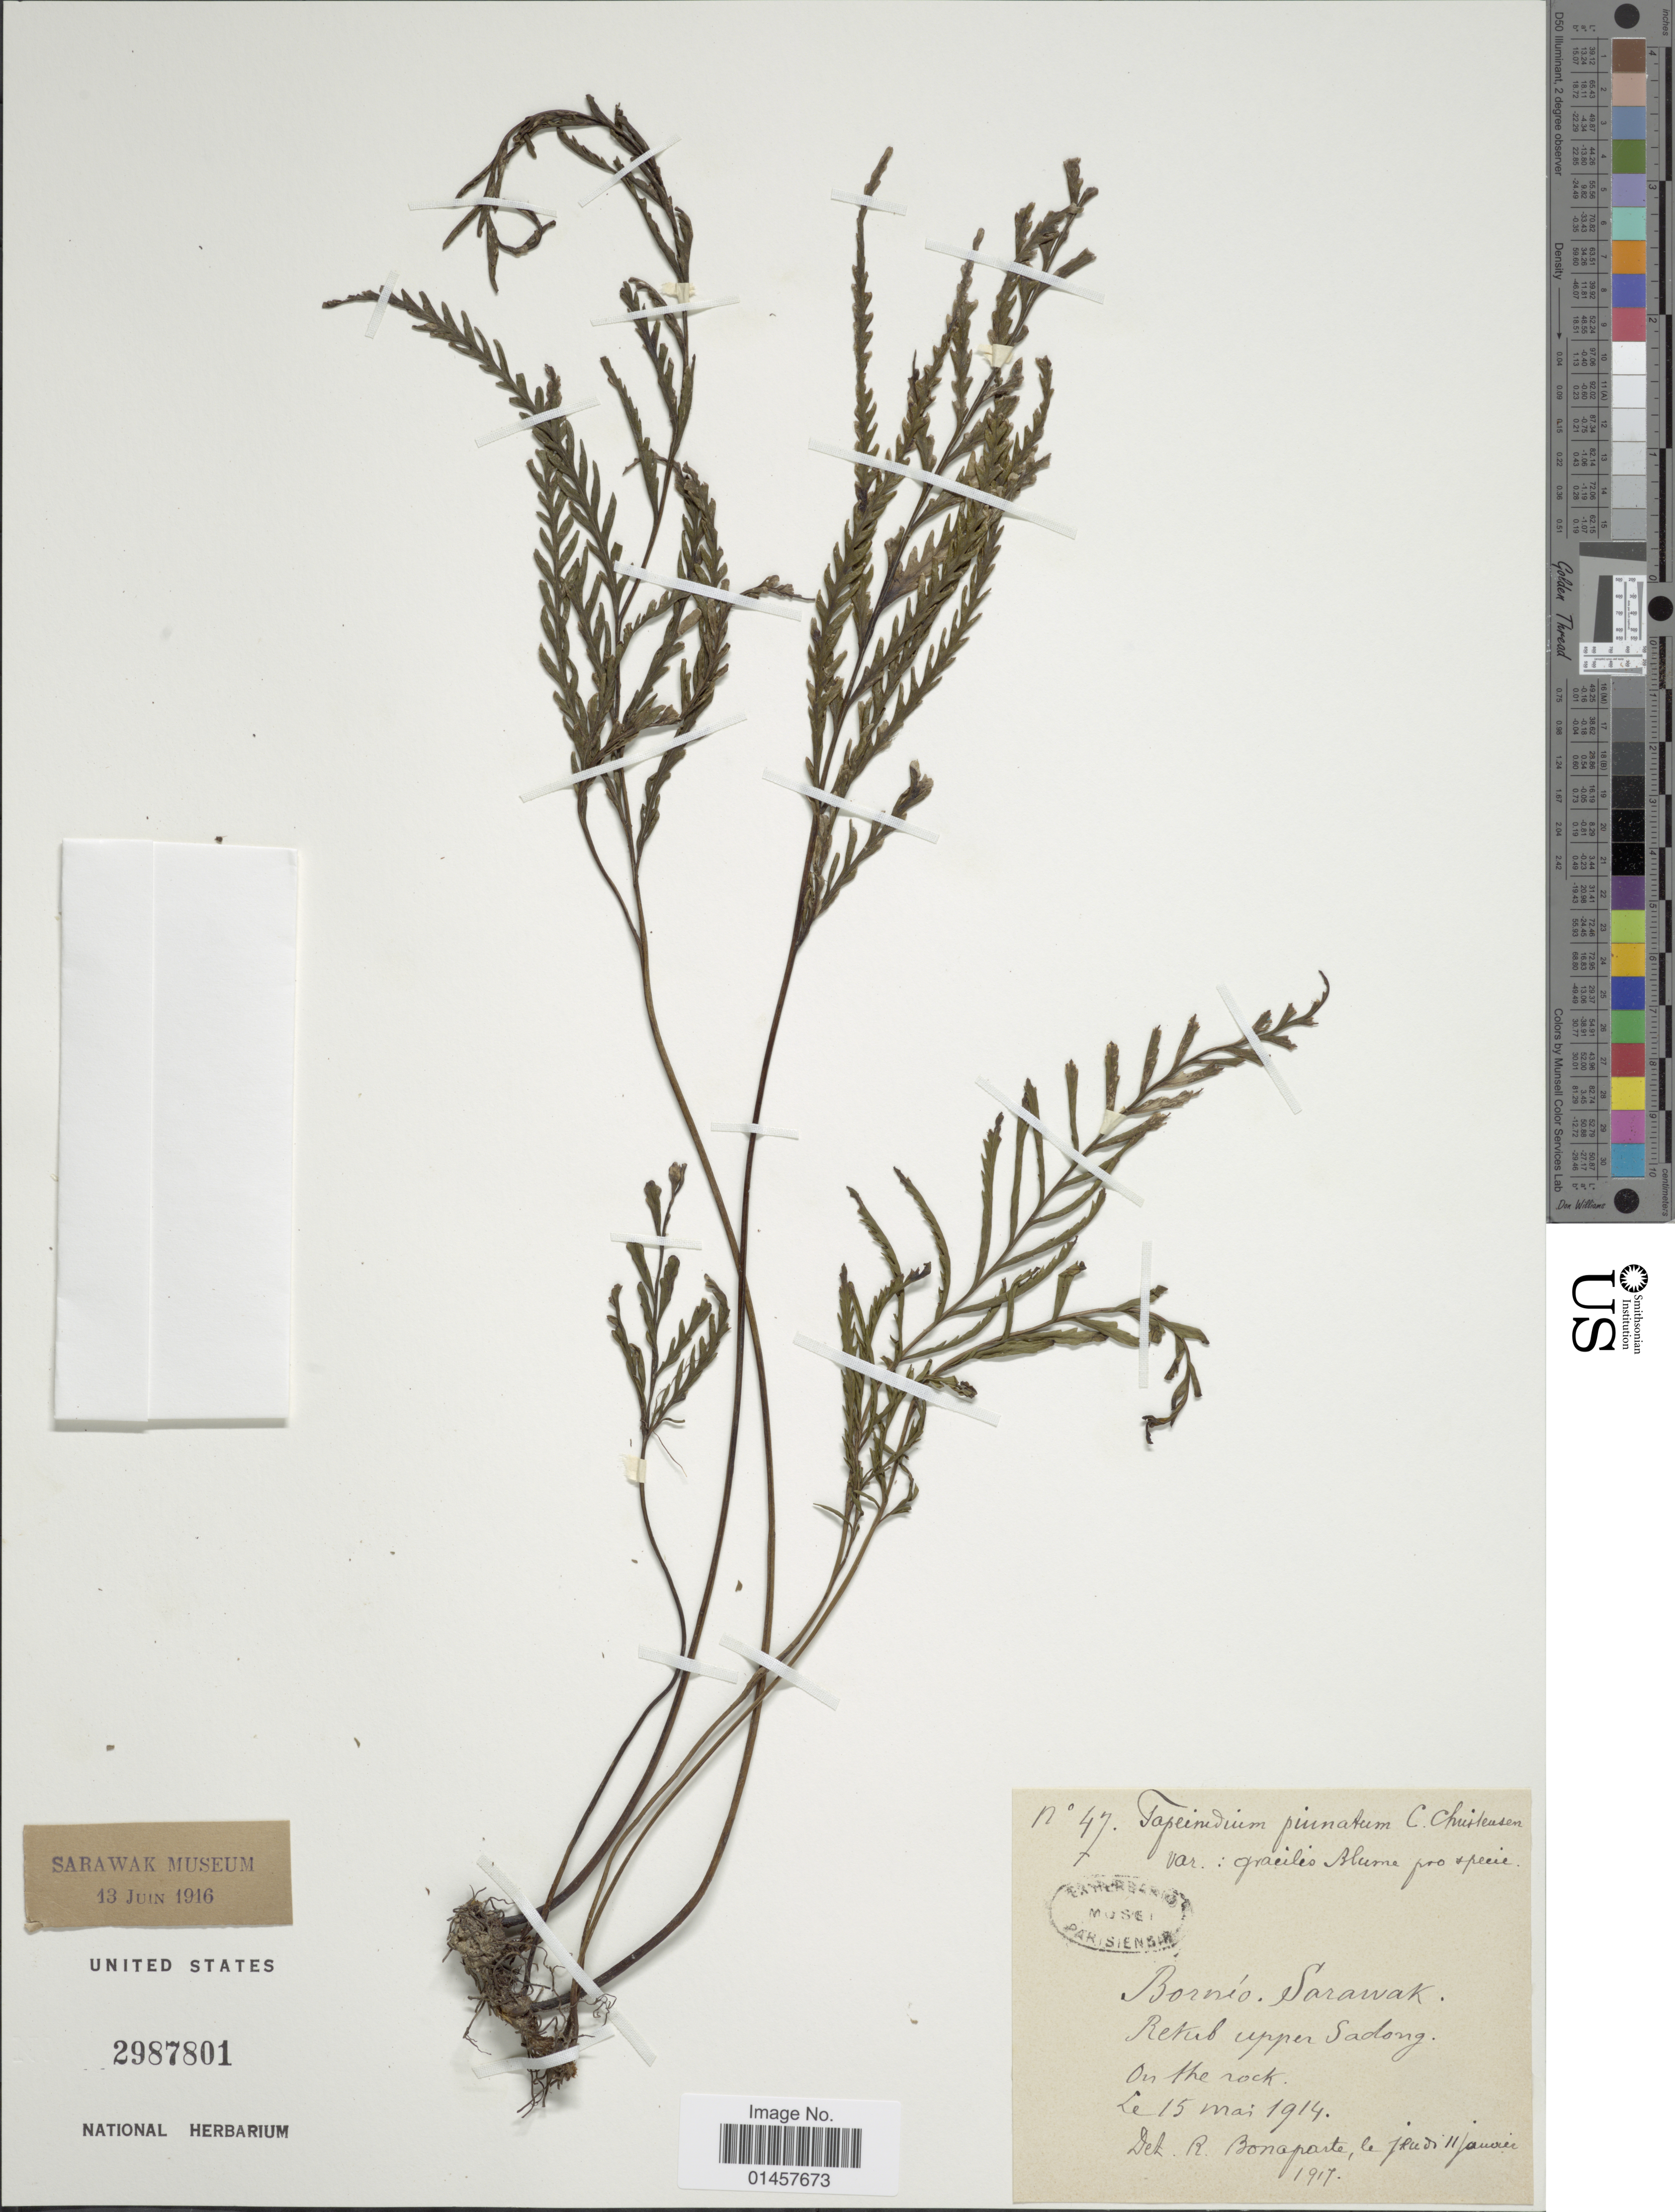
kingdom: Plantae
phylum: Tracheophyta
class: Polypodiopsida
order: Polypodiales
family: Lindsaeaceae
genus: Tapeinidium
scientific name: Tapeinidium pinnatum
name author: (Cav.) C. Chr.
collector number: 47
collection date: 1914-05-15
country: Malaysia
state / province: Sarawak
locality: Borneo, Sarawak, Retub upper Sadong, on the rock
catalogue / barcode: US 2987801